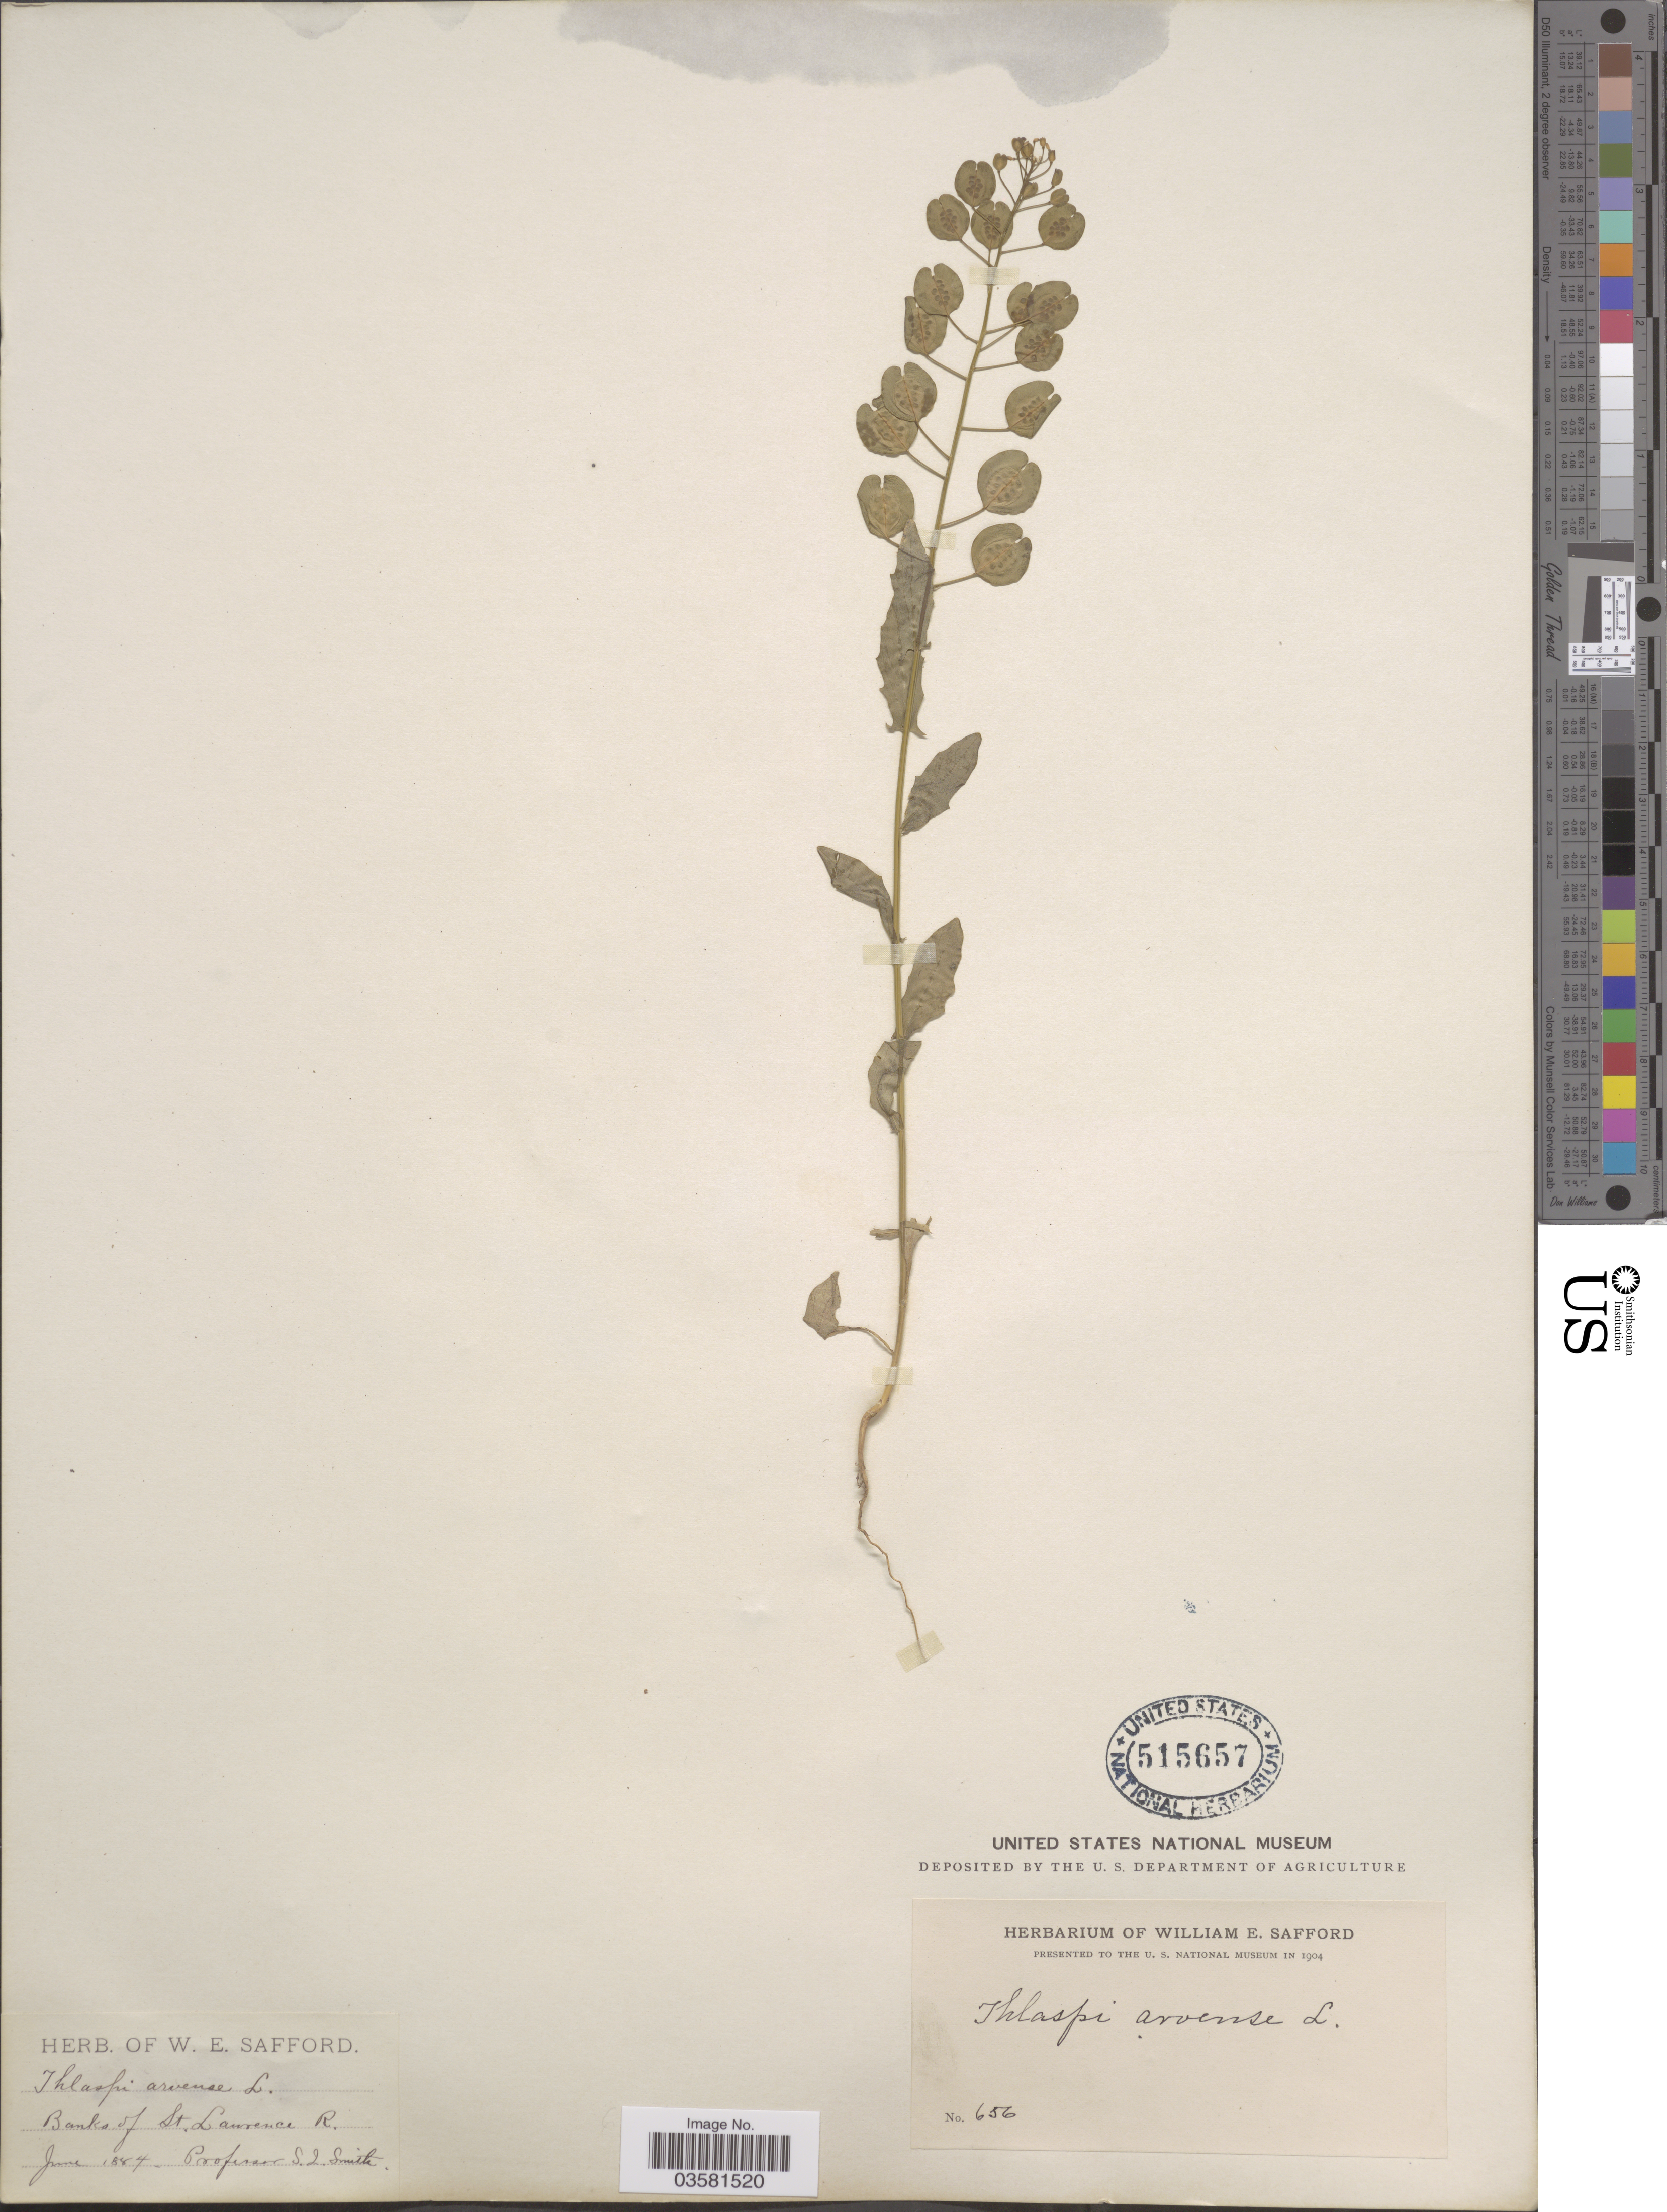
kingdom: Plantae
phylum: Tracheophyta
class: Magnoliopsida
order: Brassicales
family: Brassicaceae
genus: Thlaspi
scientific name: Thlaspi arvense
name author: L.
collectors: Geo. L. Smith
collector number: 656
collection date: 1884-06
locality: Banks of St. Lawrence R.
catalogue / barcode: US 515657